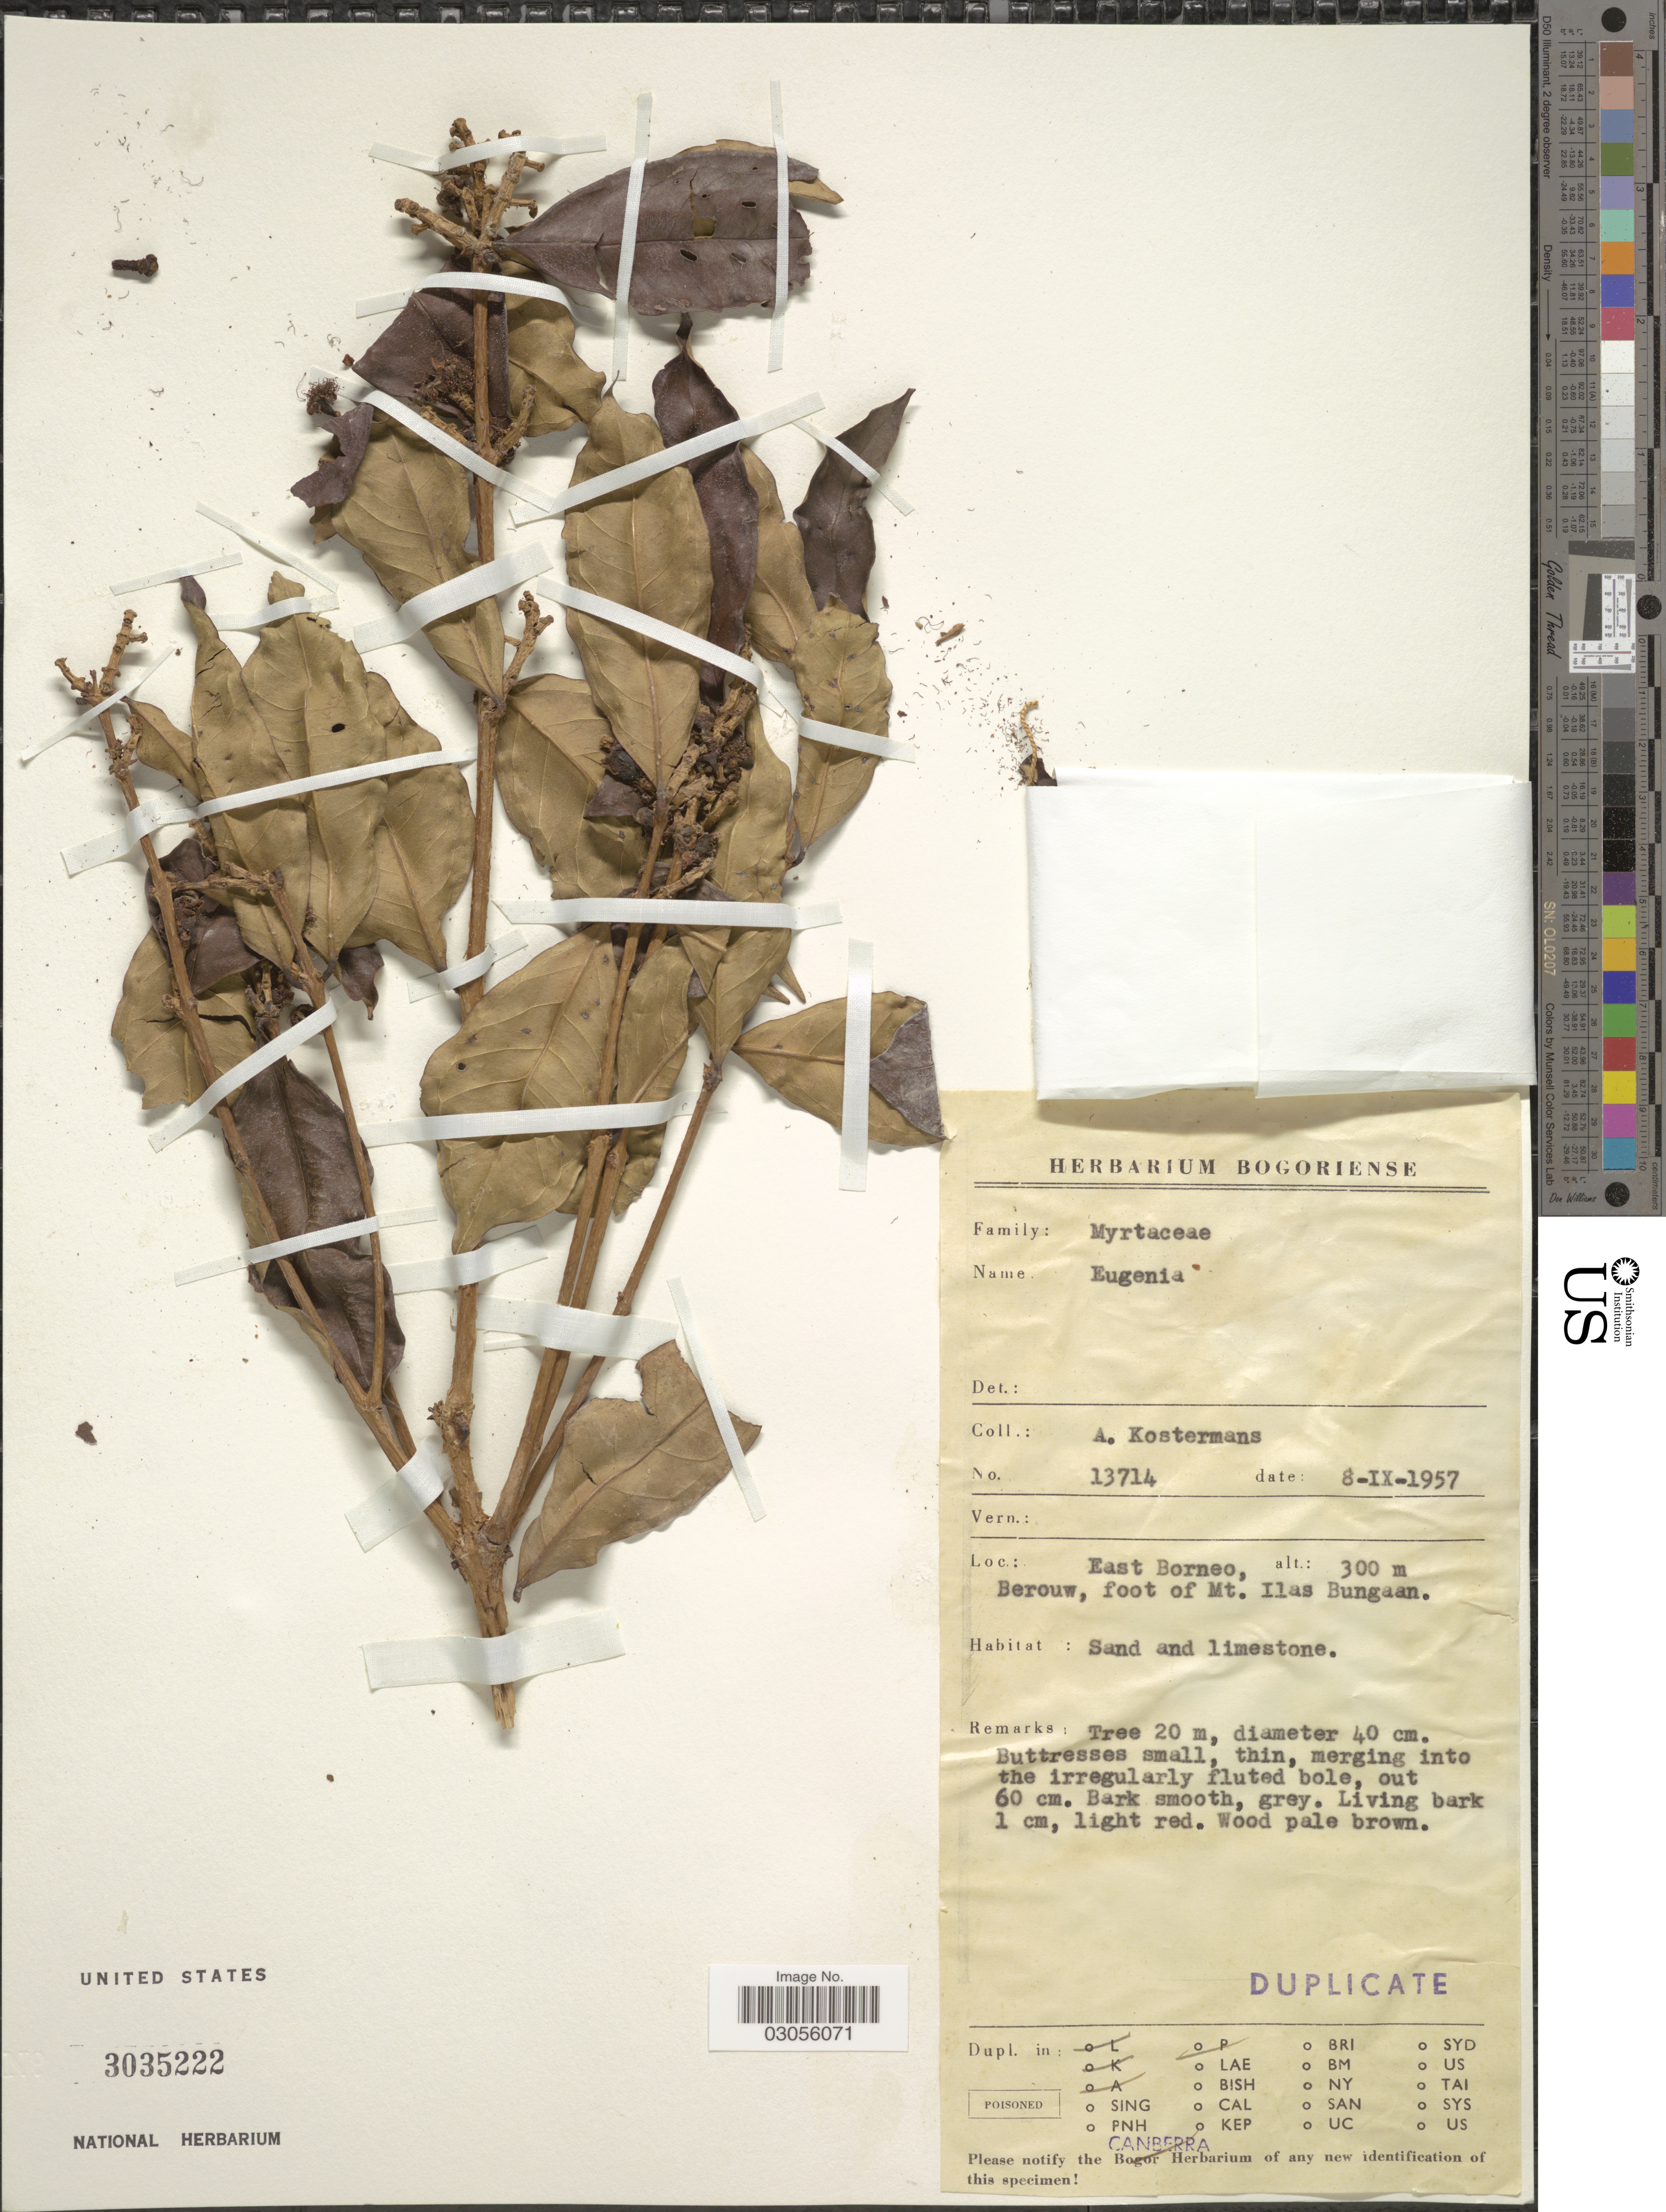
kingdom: Plantae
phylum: Tracheophyta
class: Magnoliopsida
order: Myrtales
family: Myrtaceae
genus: Eugenia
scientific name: Eugenia sp.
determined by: Strong, M. T., (US), Smithsonian Institution - National Museum of Natural History (UNITED STATES)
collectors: A. Kostermanns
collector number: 13714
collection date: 1957-09-08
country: Indonesia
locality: East Borneo, Berouw, foot of Mt. Ilas Bungaan.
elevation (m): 300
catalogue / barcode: US 3035222